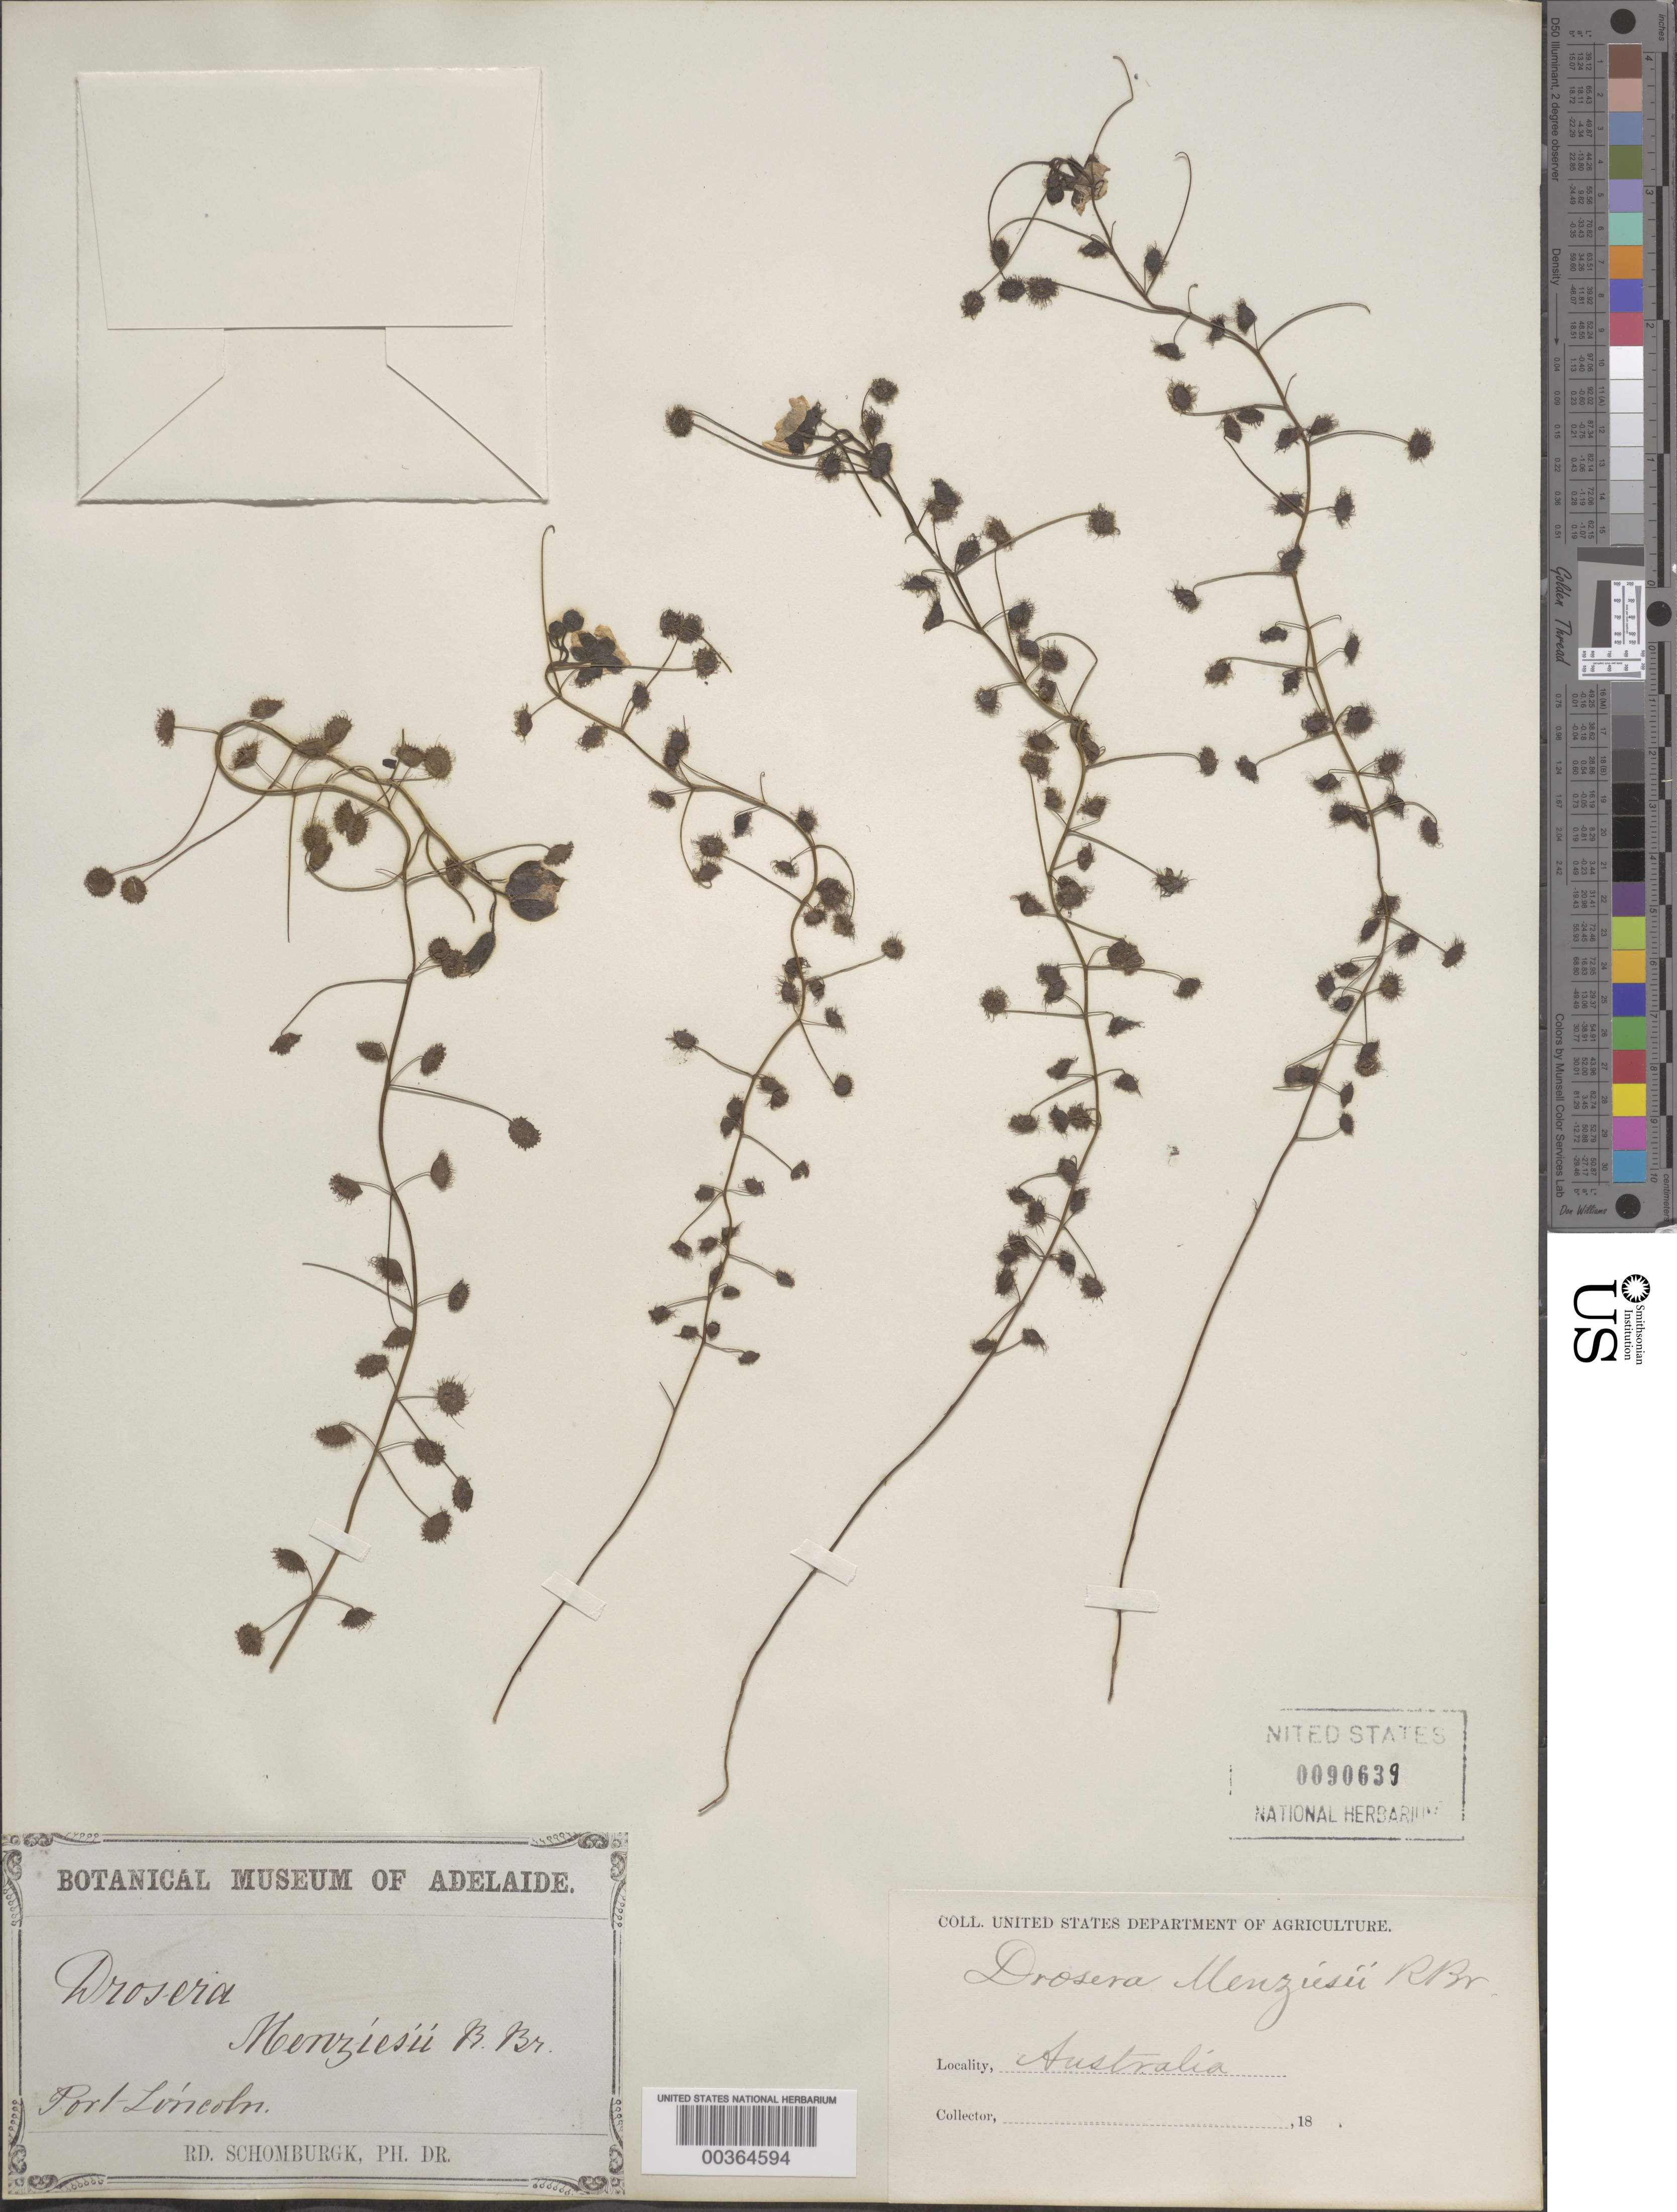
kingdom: Plantae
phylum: Tracheophyta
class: Magnoliopsida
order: Caryophyllales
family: Droseraceae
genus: Drosera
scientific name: Drosera menziesii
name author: R. Br. ex DC.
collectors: M. R. Schomburgk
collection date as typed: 18--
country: Australia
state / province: South Australia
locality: Port lincoln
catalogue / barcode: US 90639